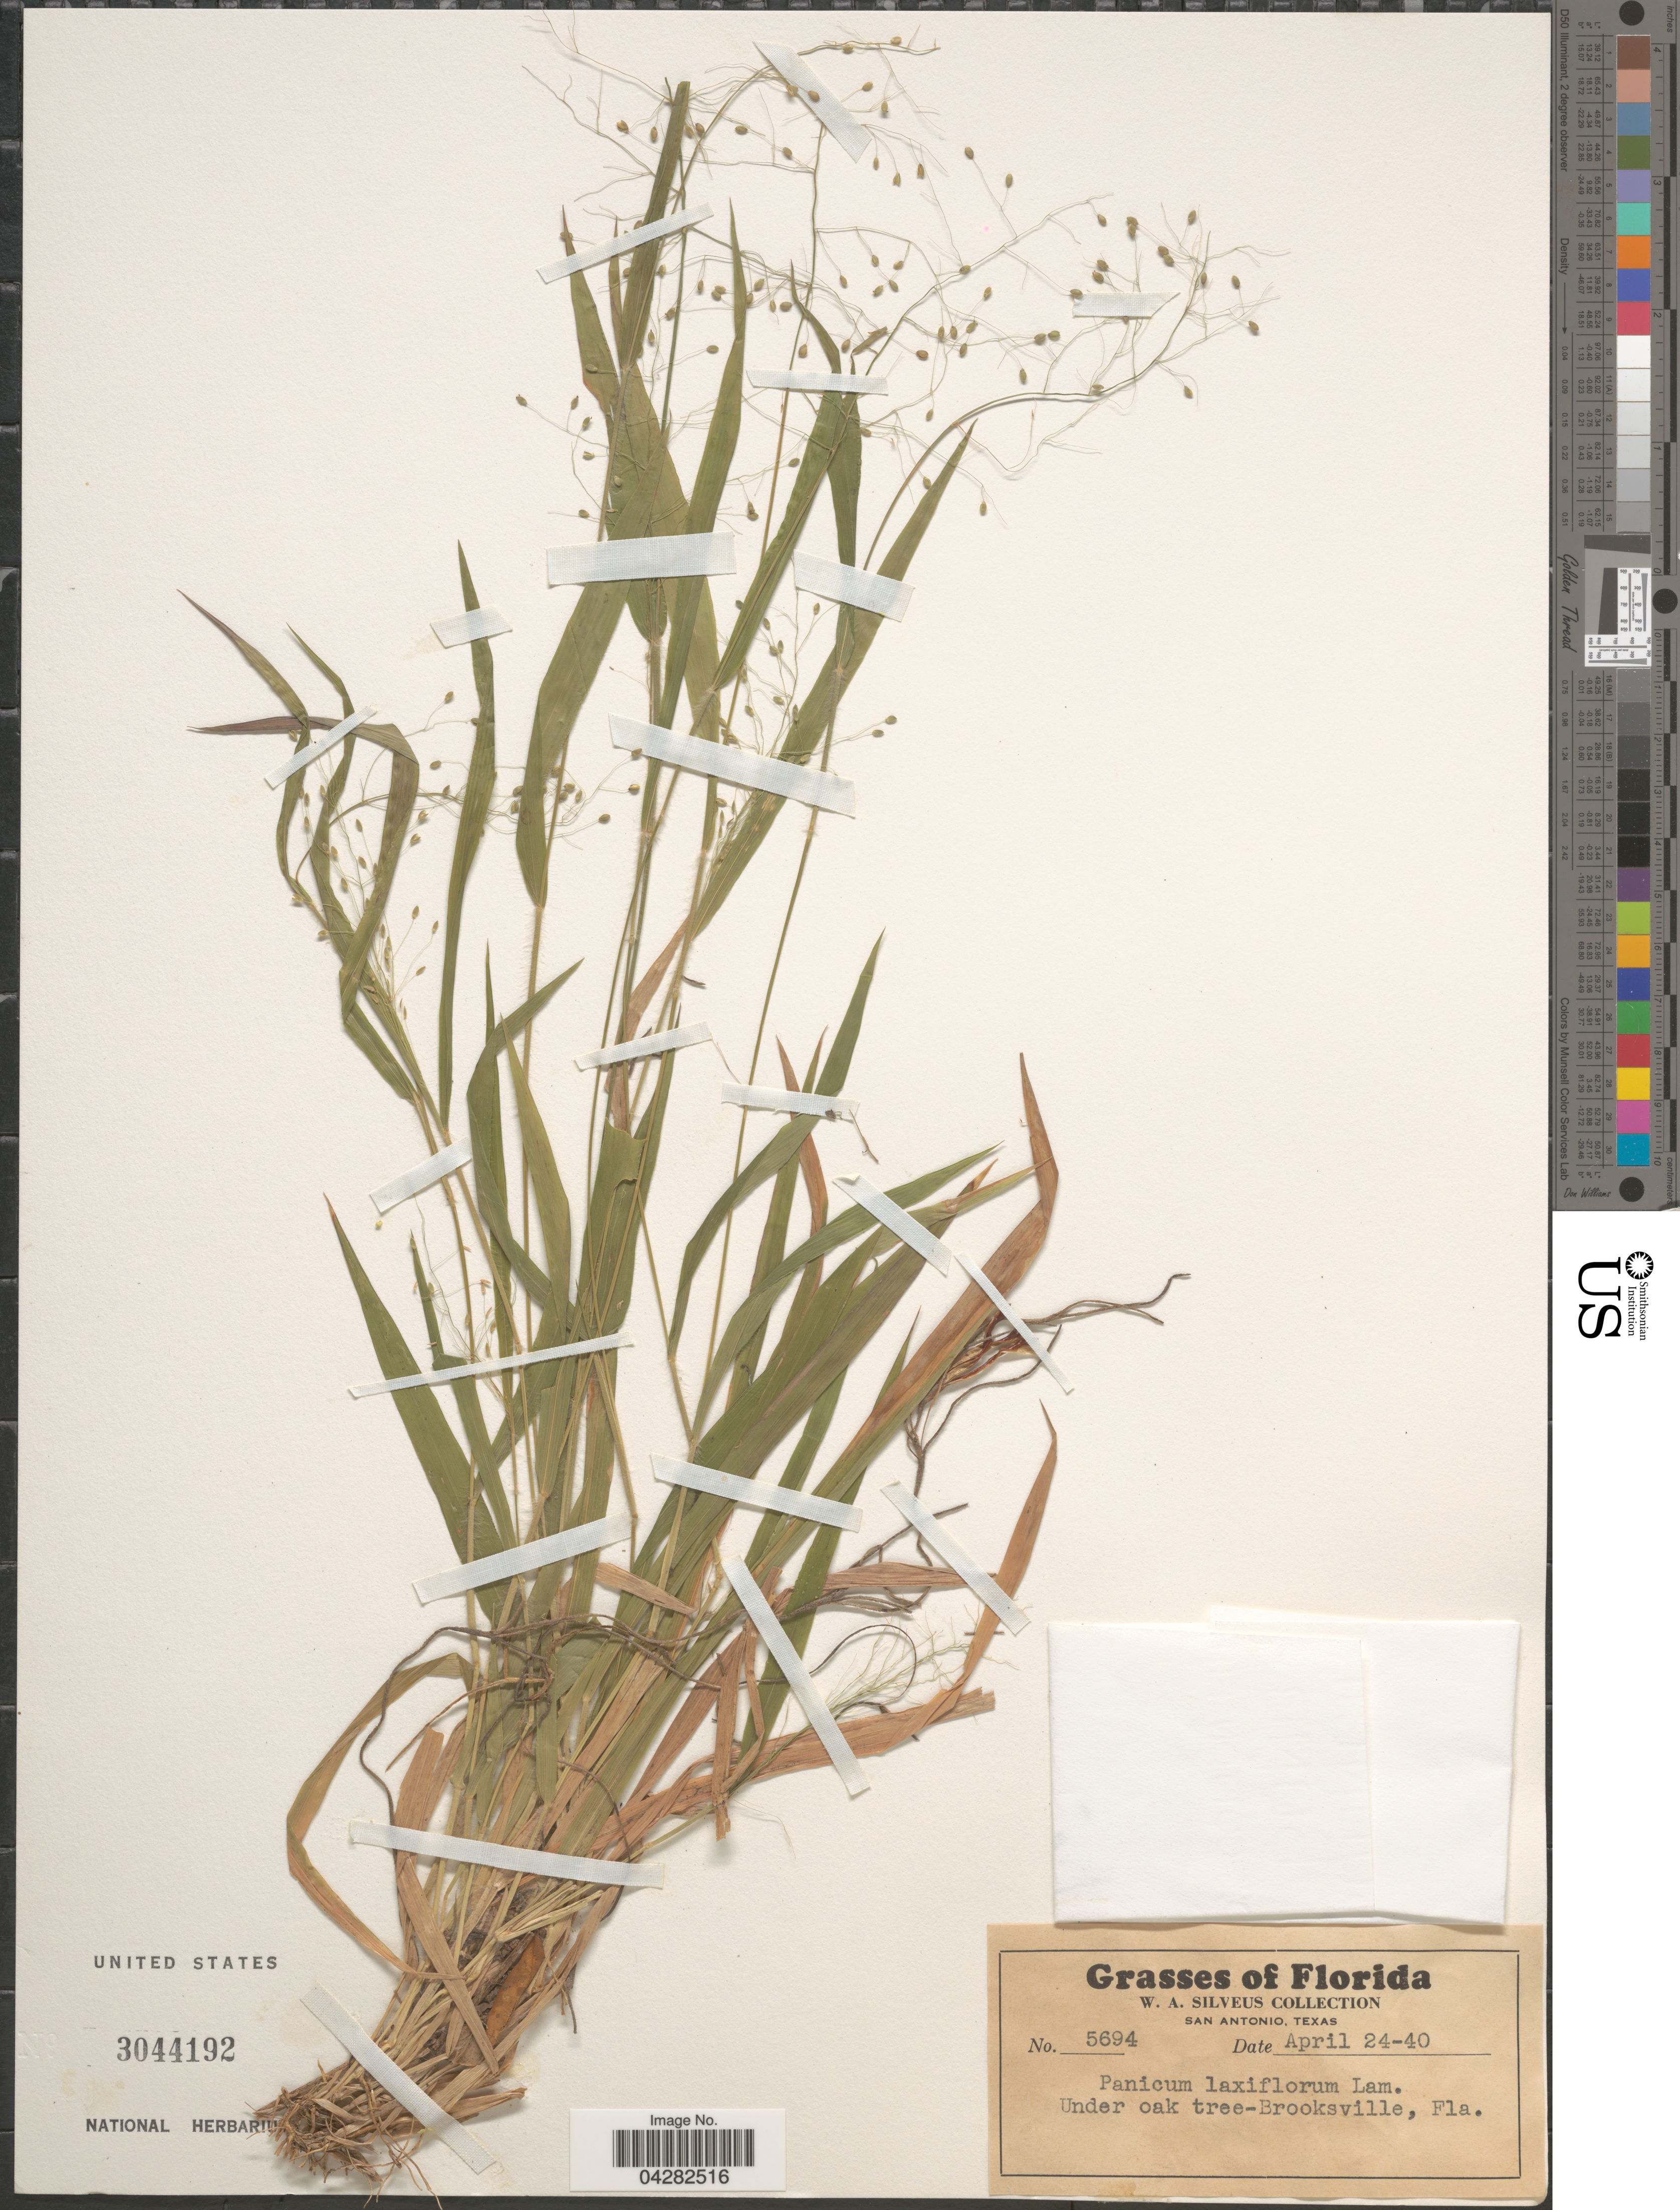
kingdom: Plantae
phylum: Tracheophyta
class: Liliopsida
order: Poales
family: Poaceae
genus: Dichanthelium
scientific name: Dichanthelium laxiflorum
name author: (Lam.) Gould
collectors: W. Silveus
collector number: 5694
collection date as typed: Transcribed d/m/y: 24/4/40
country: United States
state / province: Florida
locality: Brooksville.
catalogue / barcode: US 3044192